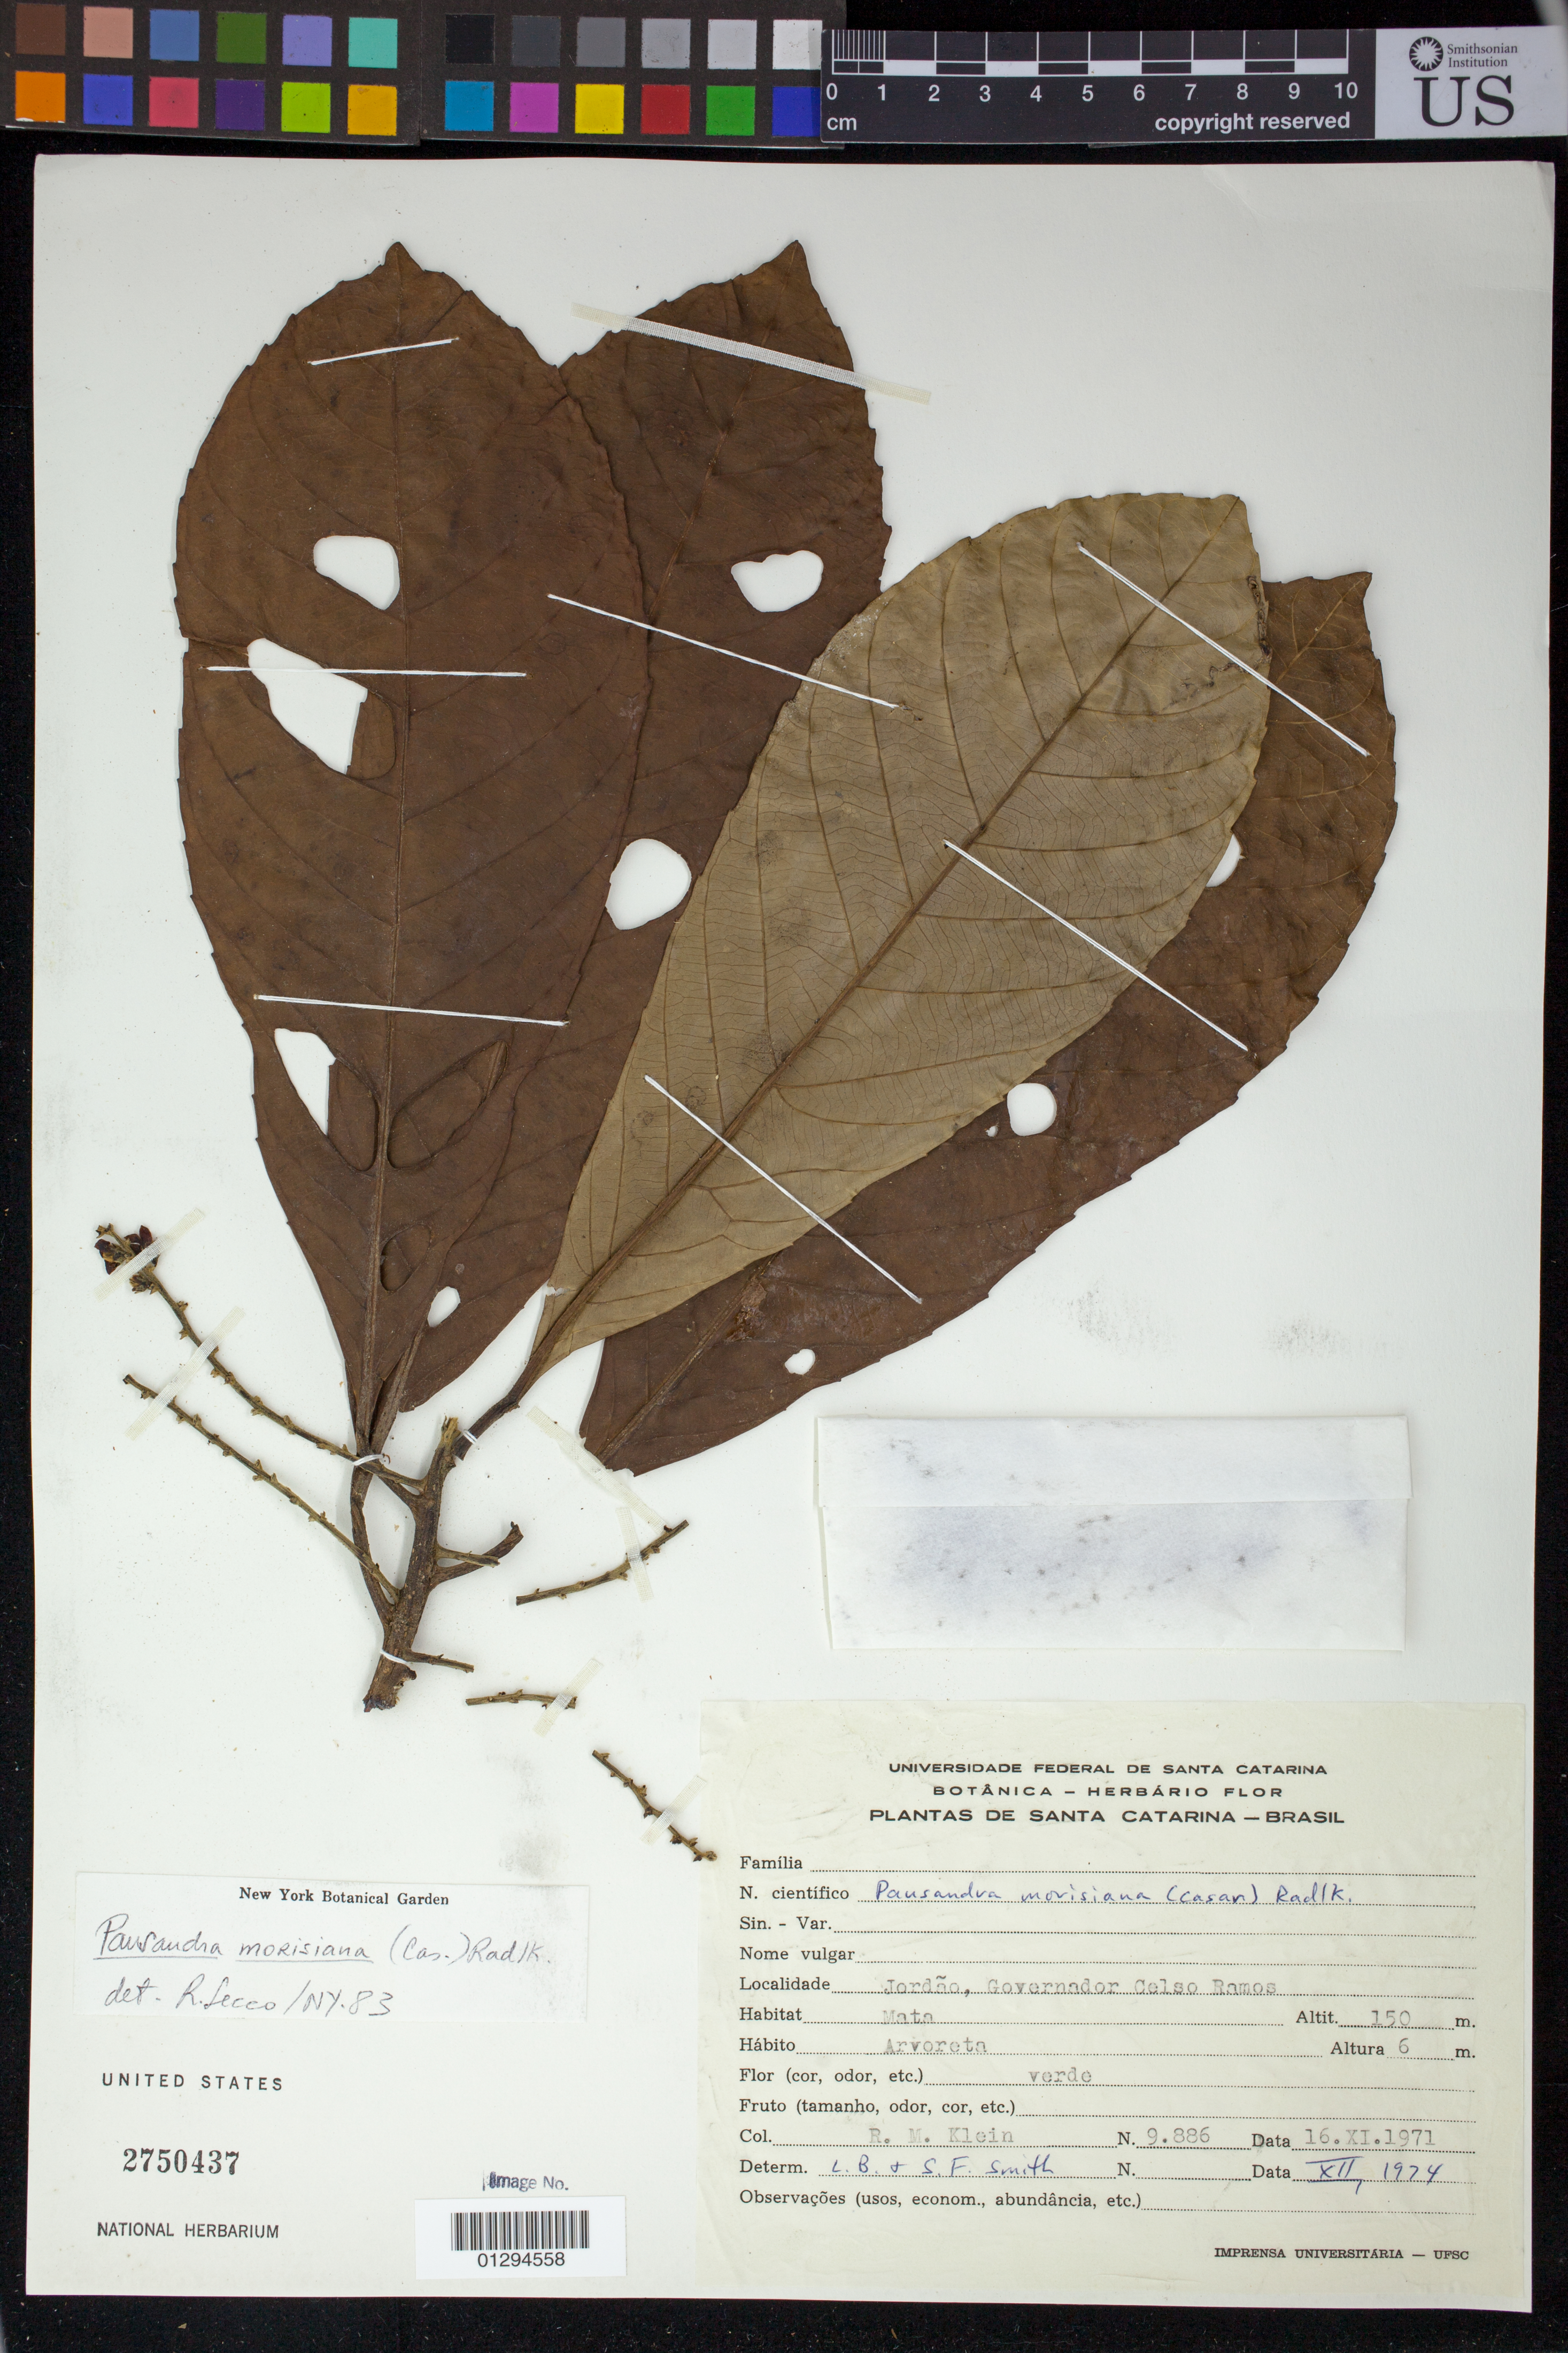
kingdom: Plantae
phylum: Tracheophyta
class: Magnoliopsida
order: Malpighiales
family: Euphorbiaceae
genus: Pausandra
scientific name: Pausandra morisiana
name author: (Casar.) Radlk.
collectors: R. M. Klein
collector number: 9886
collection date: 1971-11-16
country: Brazil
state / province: Santa Catarina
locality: Jordao, Governador Celso Ramos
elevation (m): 150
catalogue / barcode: US 2750437